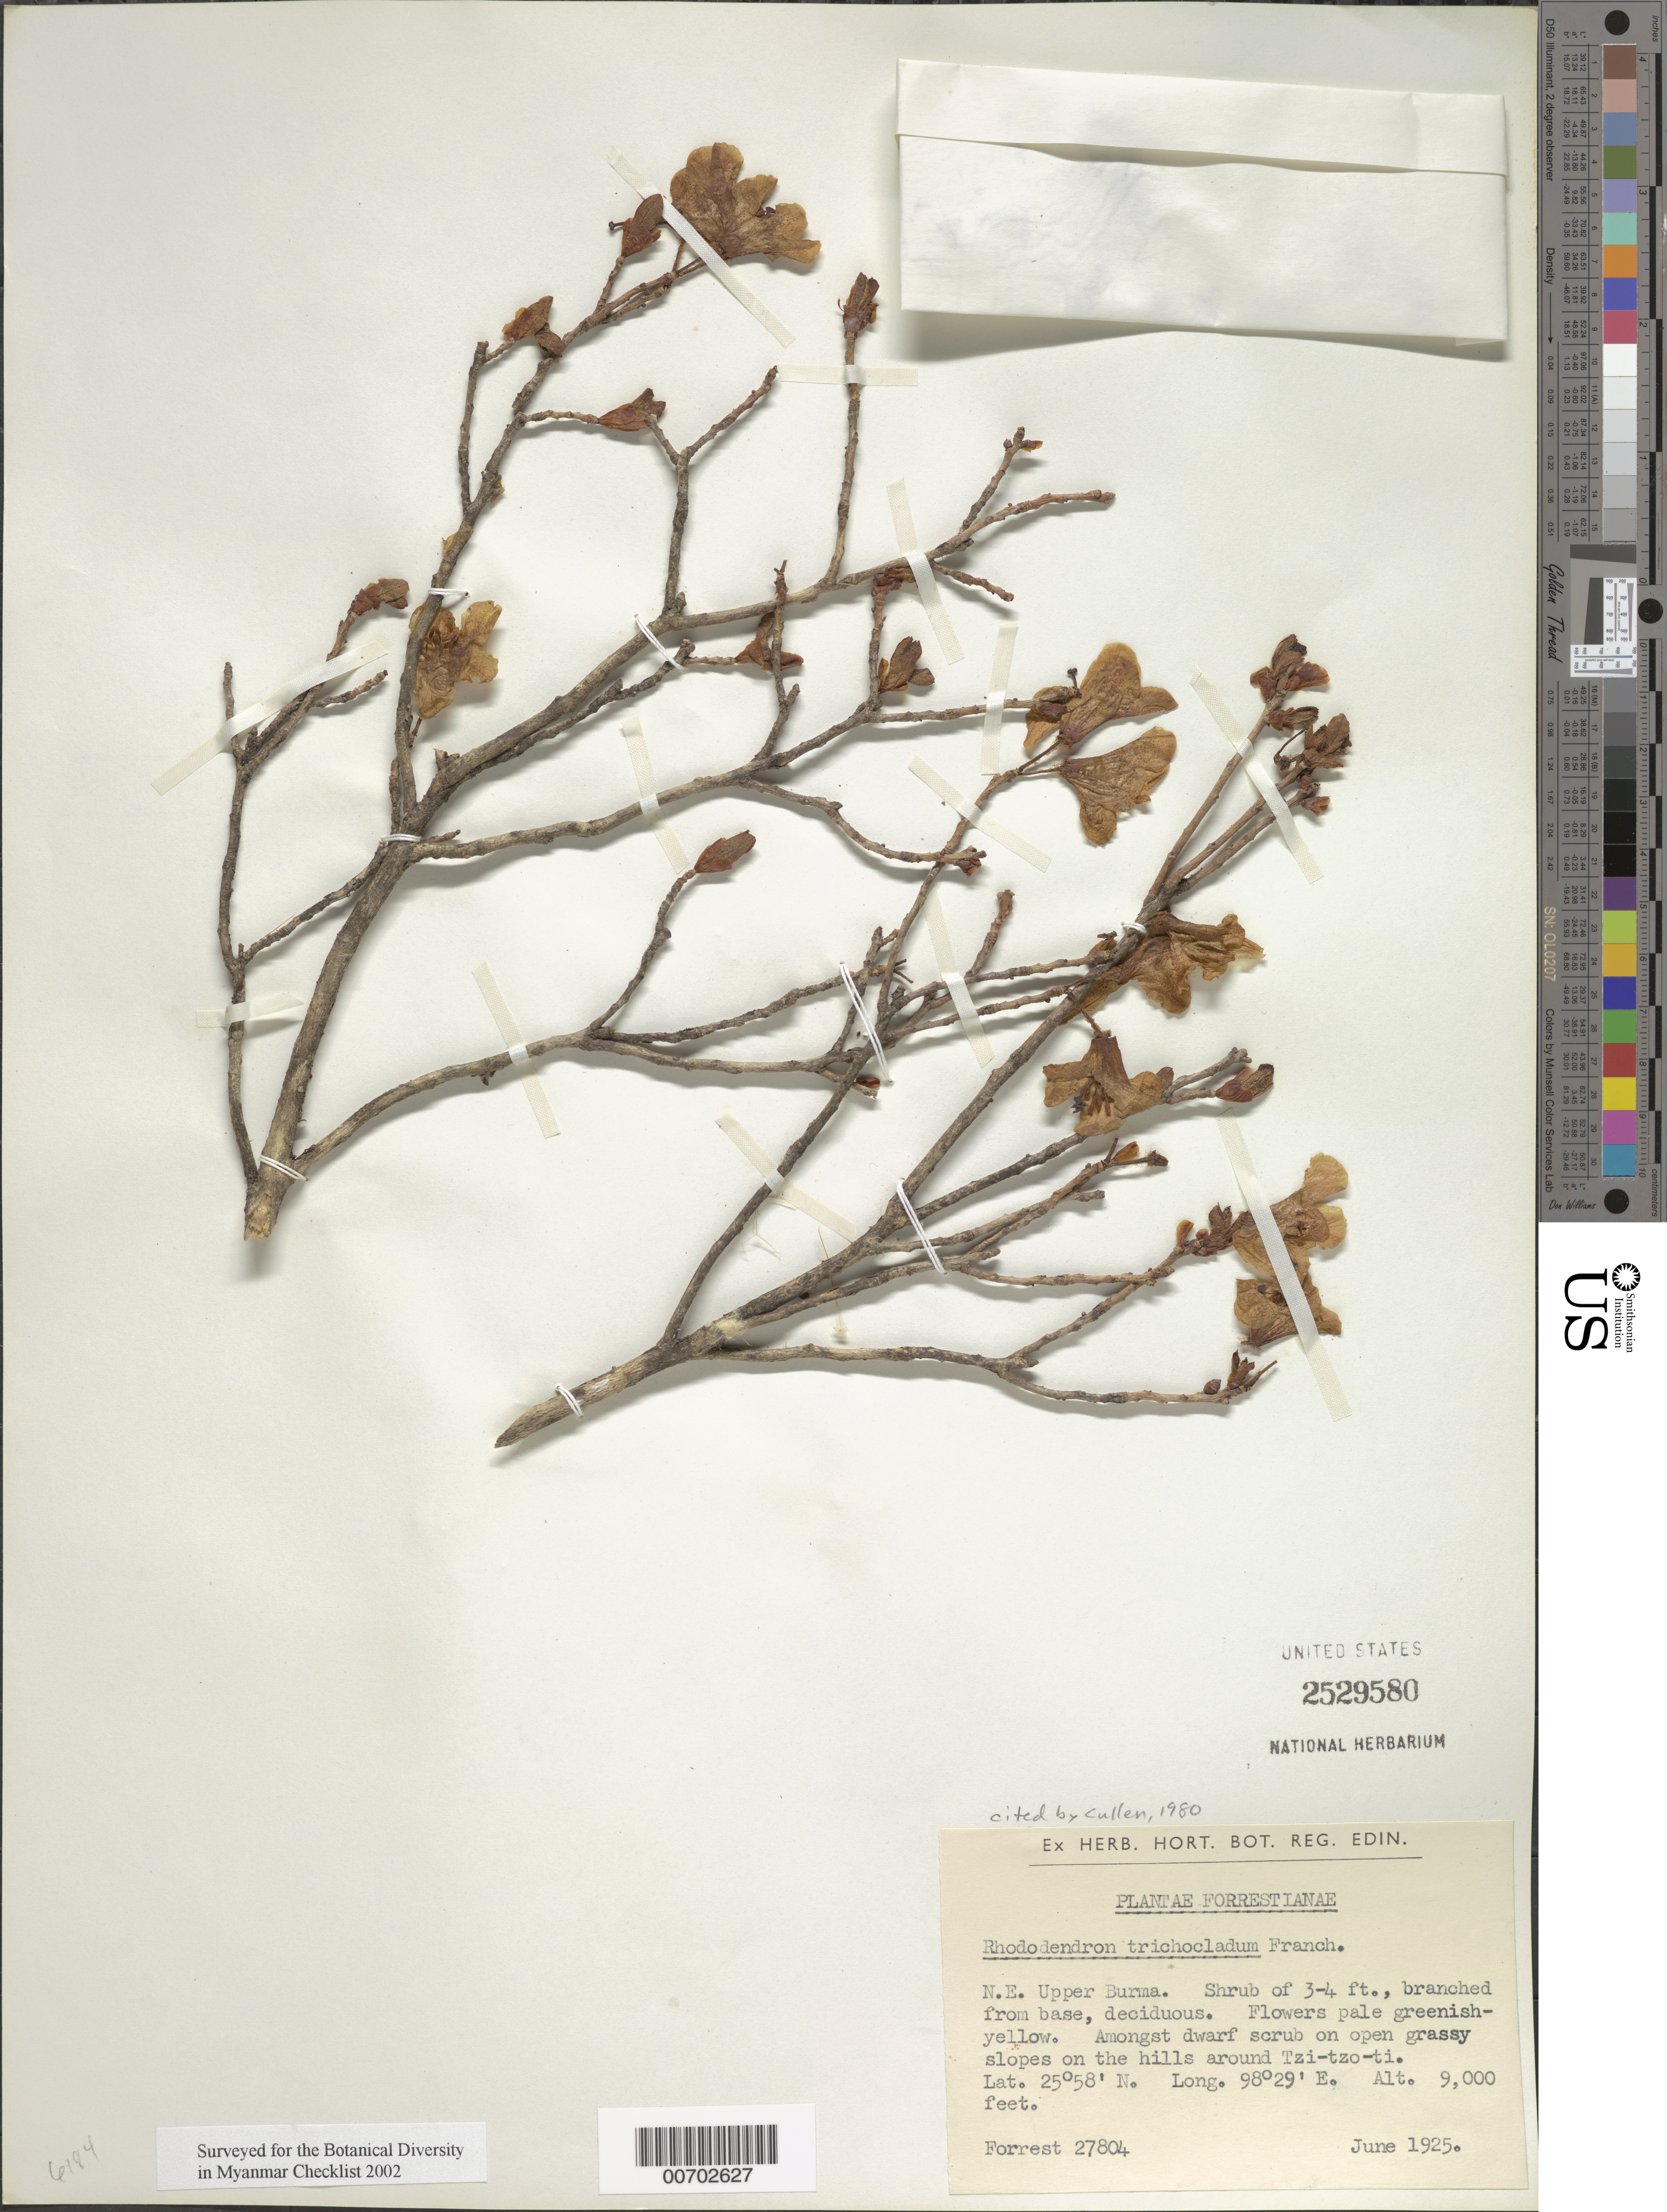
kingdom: Plantae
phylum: Tracheophyta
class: Magnoliopsida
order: Ericales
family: Ericaceae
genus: Rhododendron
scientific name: Rhododendron trichocladum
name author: Franch.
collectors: G. Forrest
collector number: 27804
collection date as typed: Jun 1925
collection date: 1925-06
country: Myanmar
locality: Tzi-tzo-ti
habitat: In scrub on open grassy slopes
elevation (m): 2743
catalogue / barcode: US 2529580